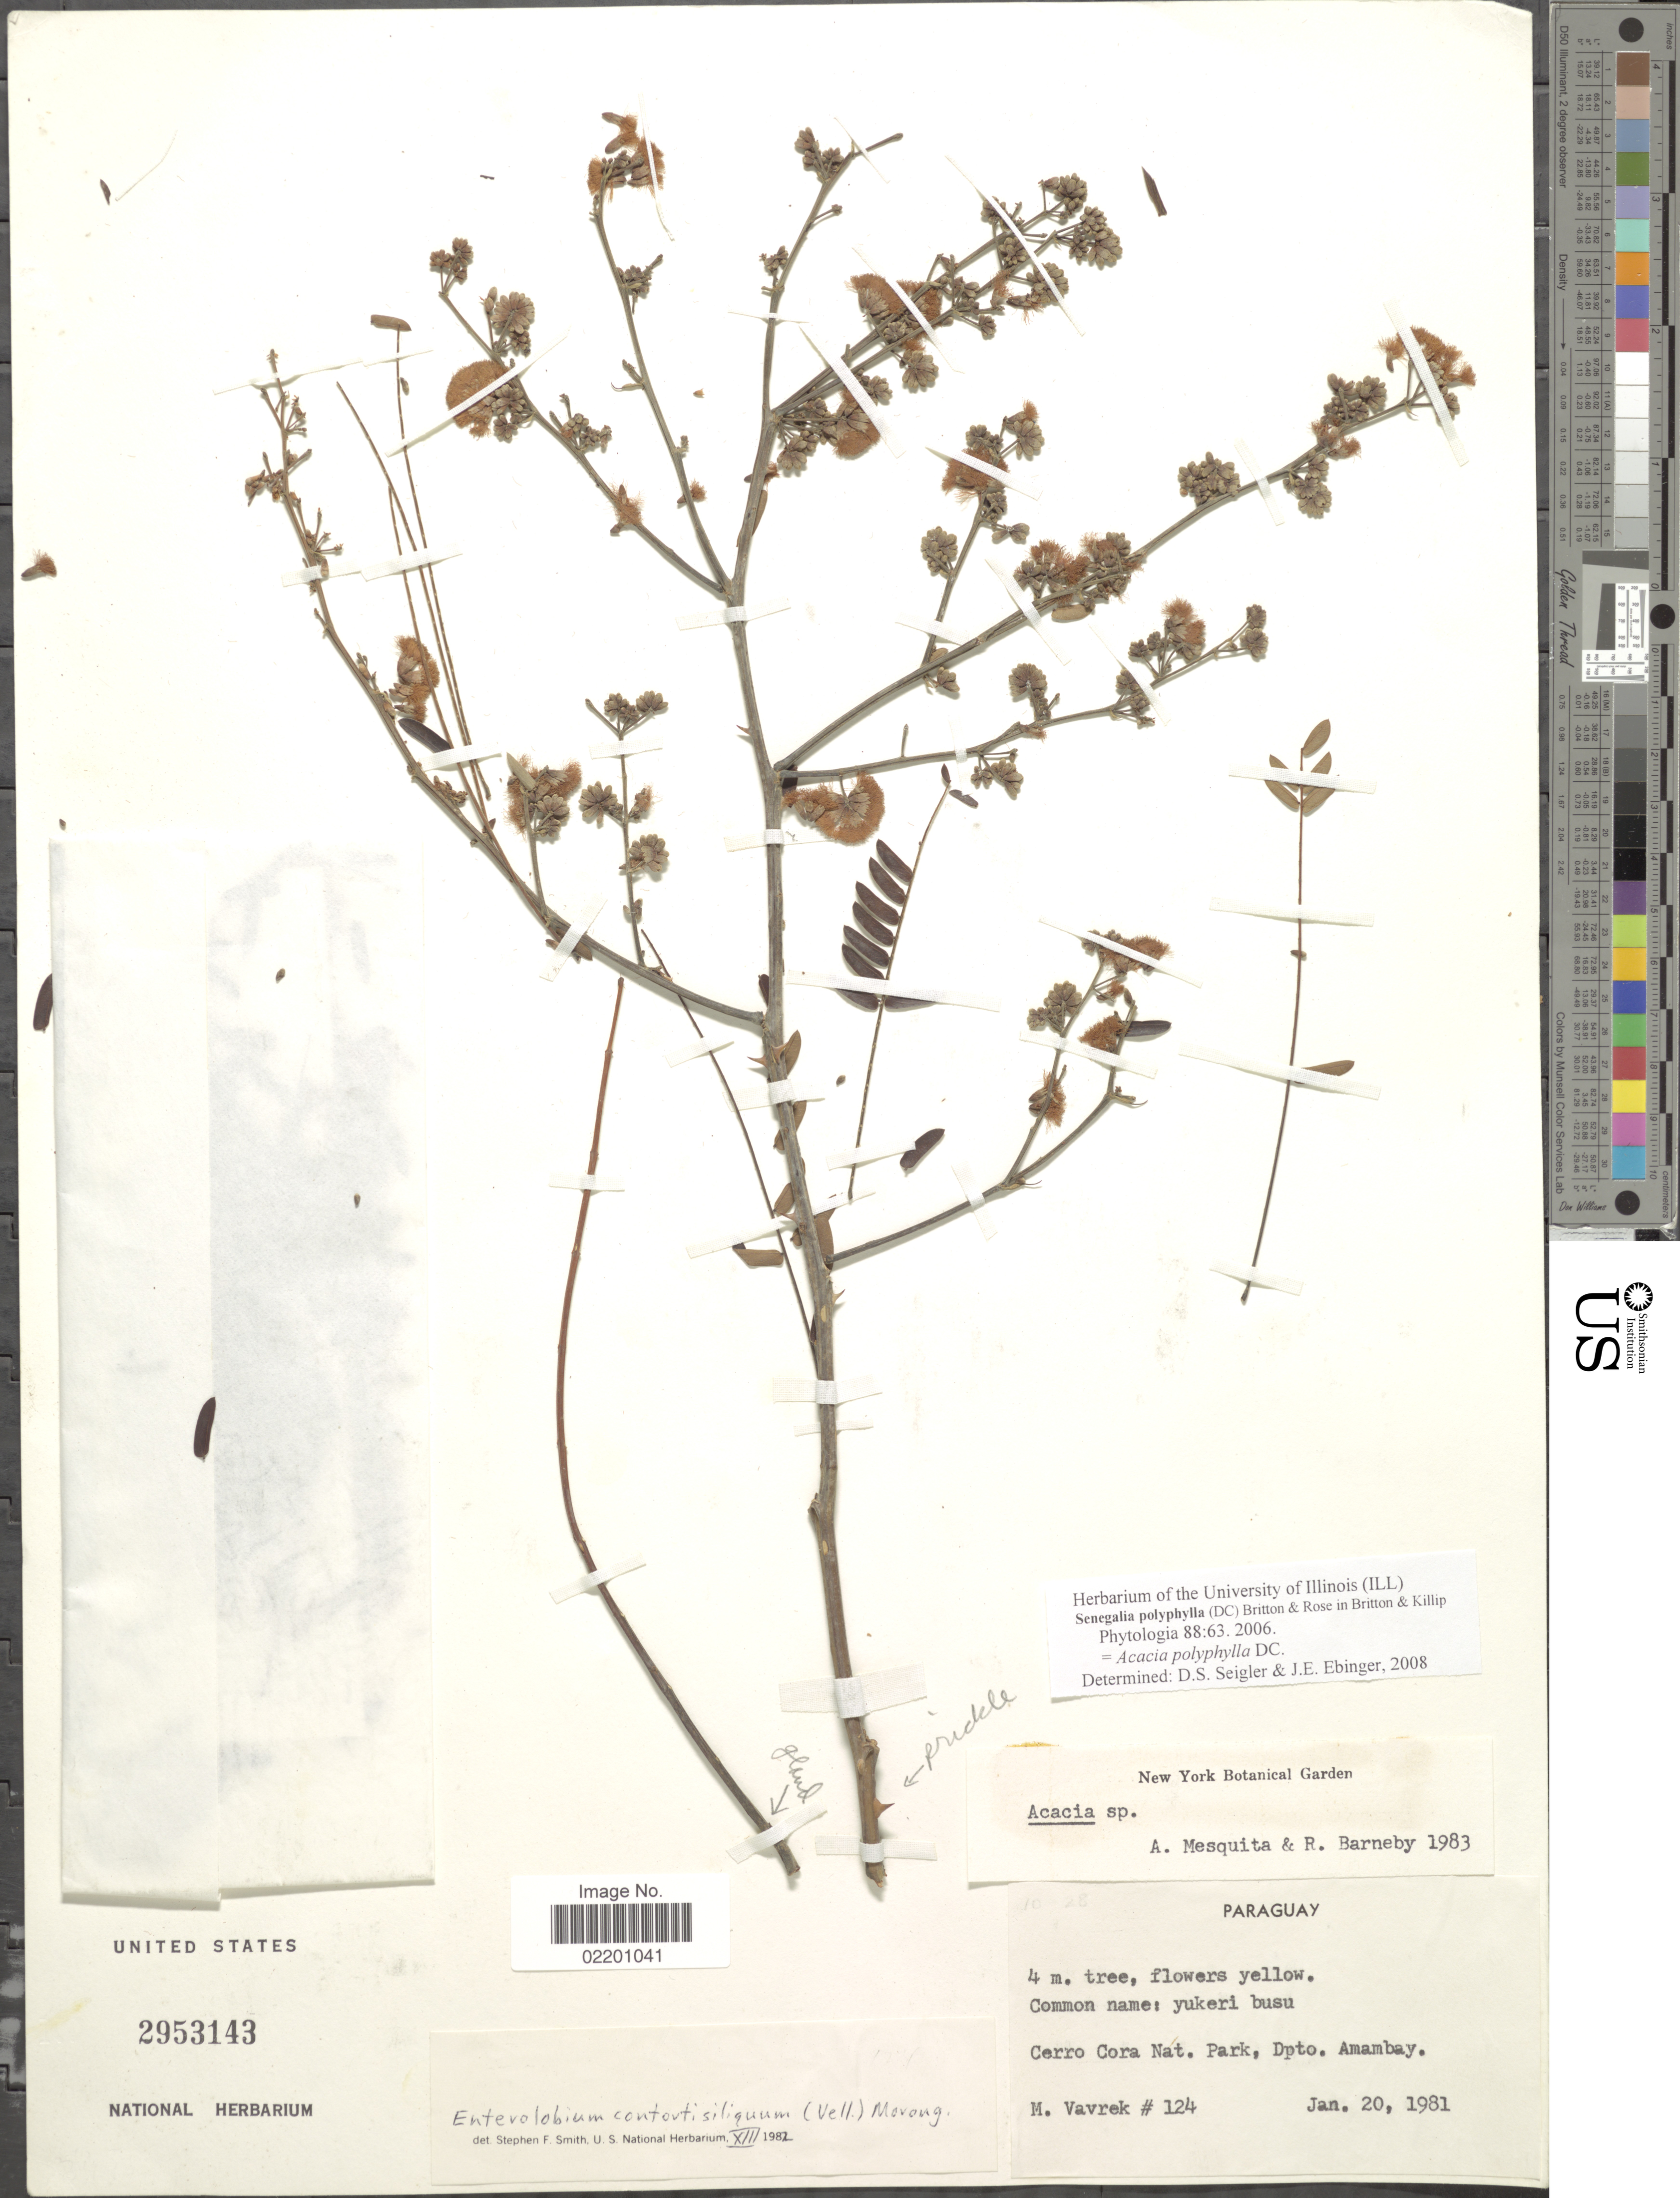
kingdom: Plantae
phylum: Tracheophyta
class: Magnoliopsida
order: Fabales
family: Fabaceae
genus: Senegalia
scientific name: Senegalia polyphylla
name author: (DC.) Britton & Rose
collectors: M. Vavrek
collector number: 124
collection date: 1981-01-20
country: Paraguay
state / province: Amambay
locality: Cerro Cora Nat. Park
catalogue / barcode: US 2953143